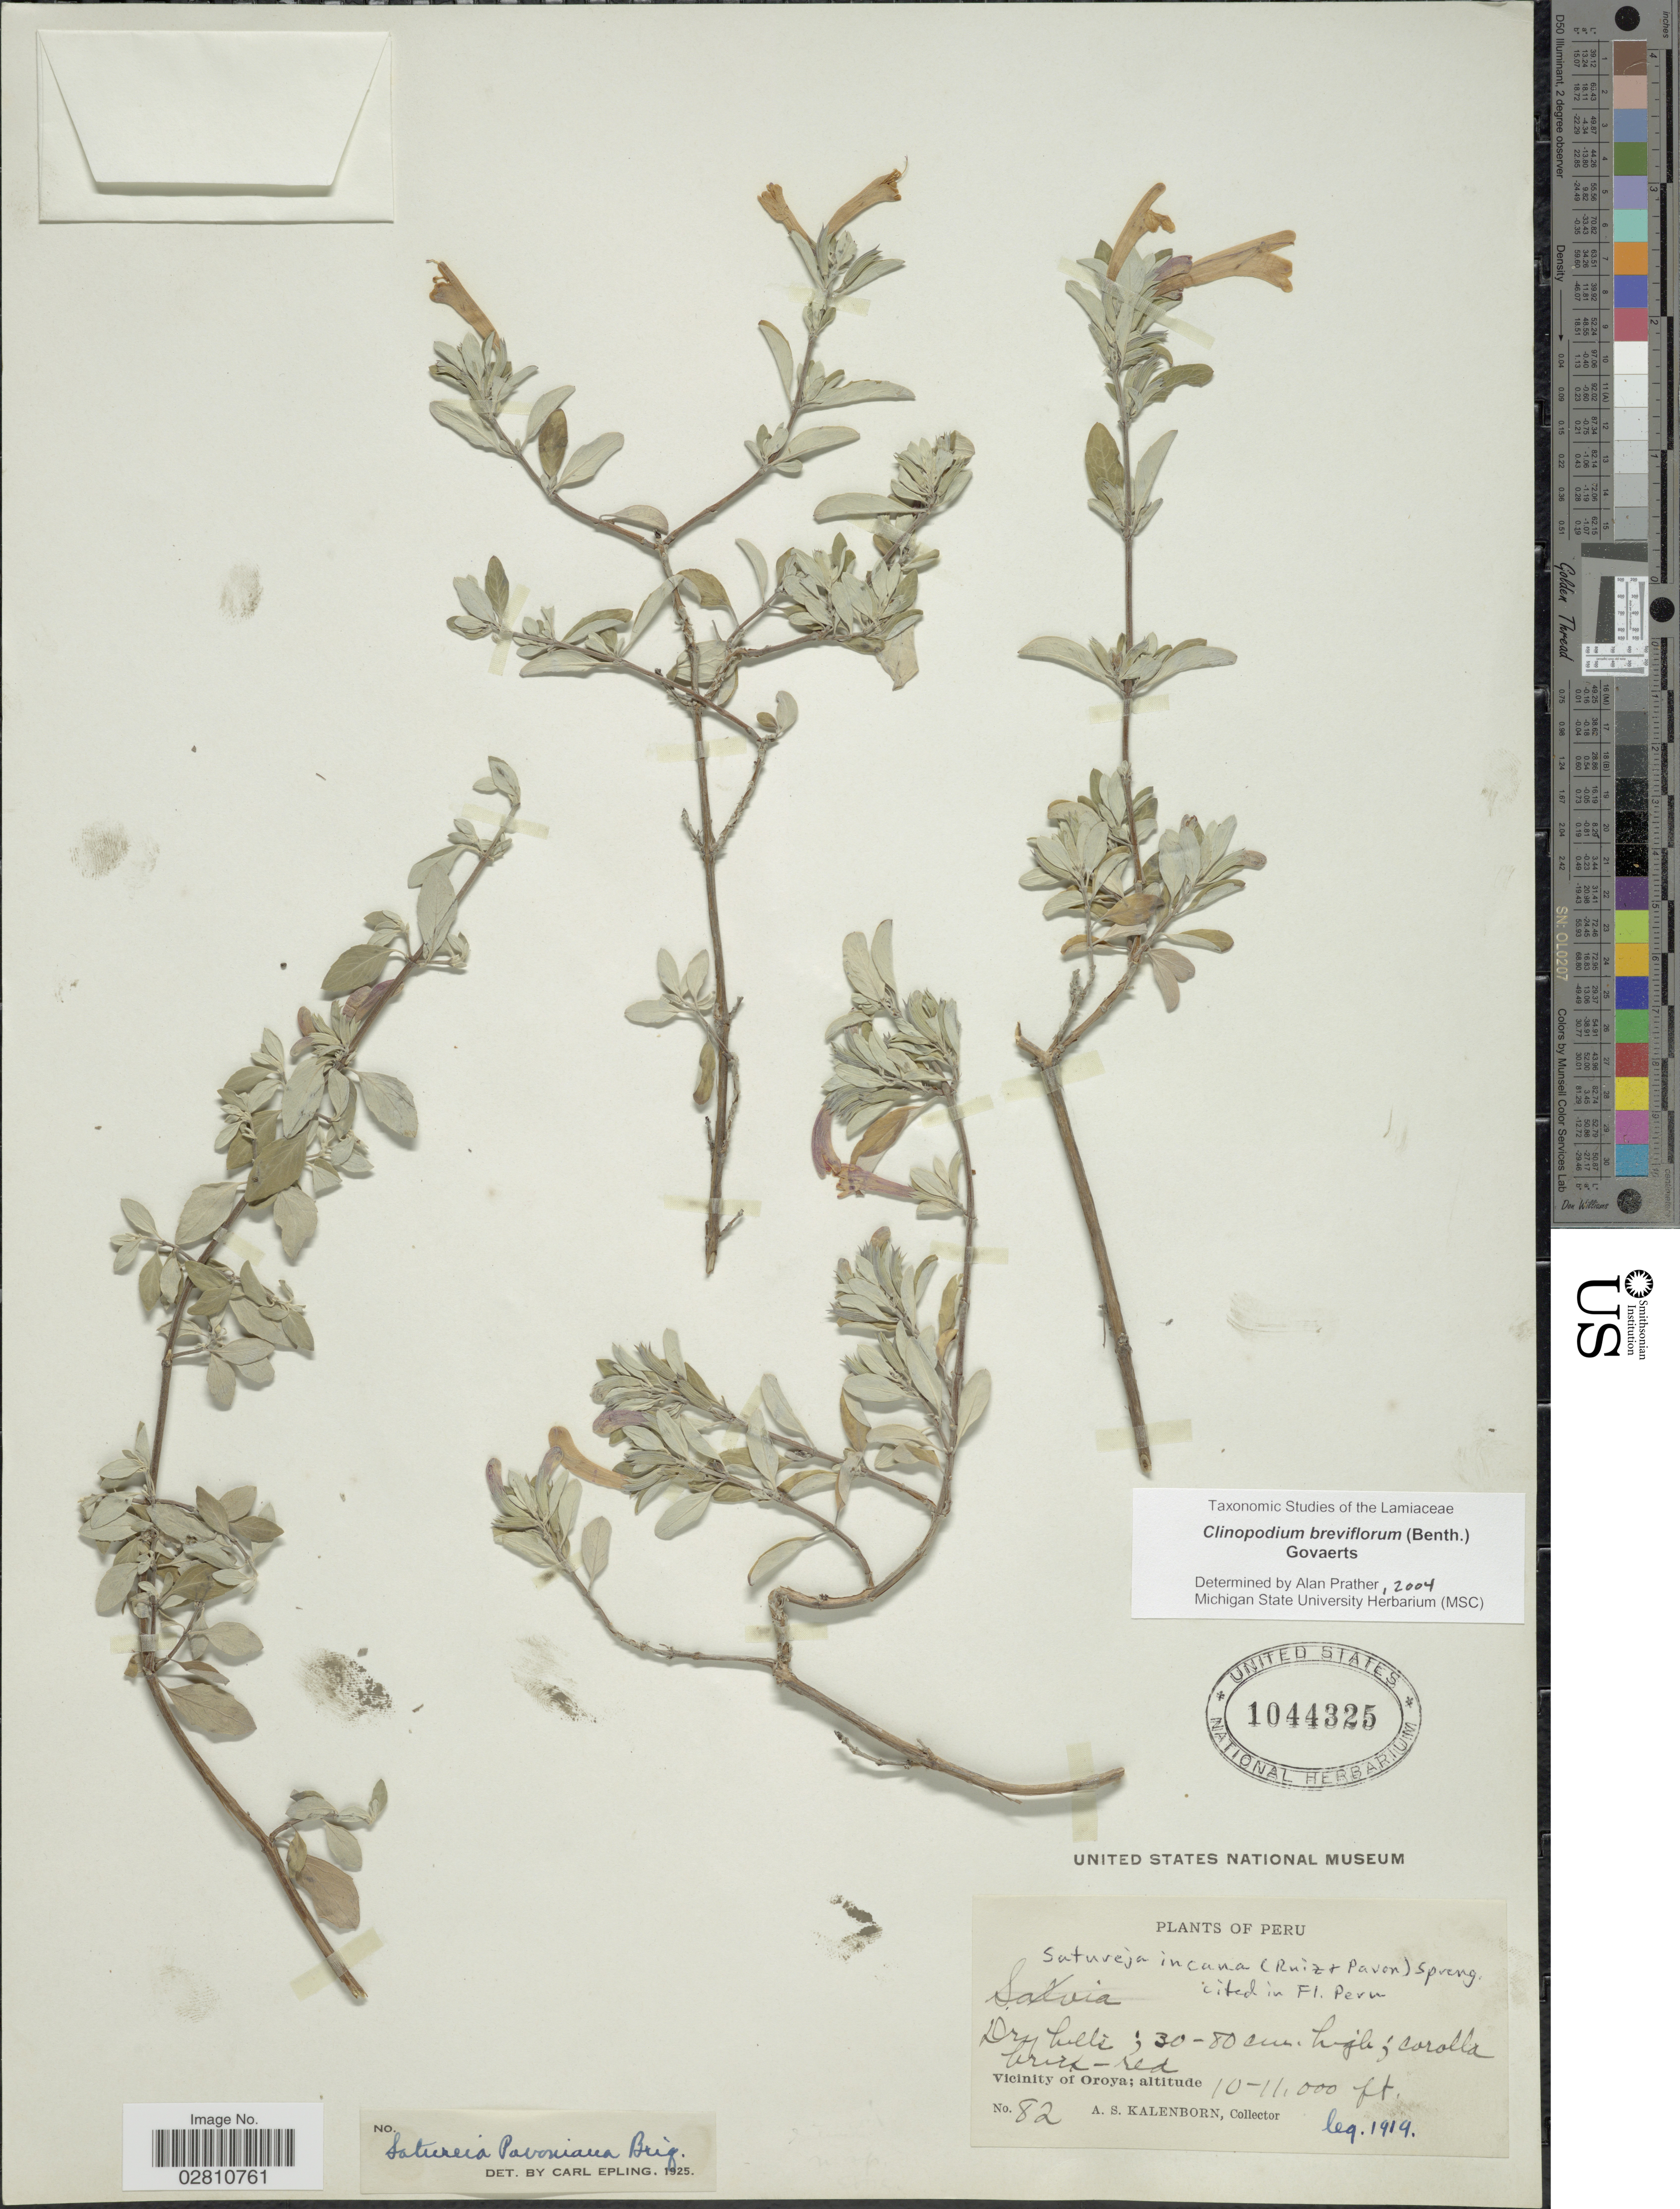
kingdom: Plantae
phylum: Tracheophyta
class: Magnoliopsida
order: Lamiales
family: Lamiaceae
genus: Clinopodium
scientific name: Clinopodium breviflorum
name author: (Benth.) Govaerts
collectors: A. Kalenborn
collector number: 82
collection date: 1919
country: Peru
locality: Vicinity of Oroya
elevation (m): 3048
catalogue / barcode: US 1044325